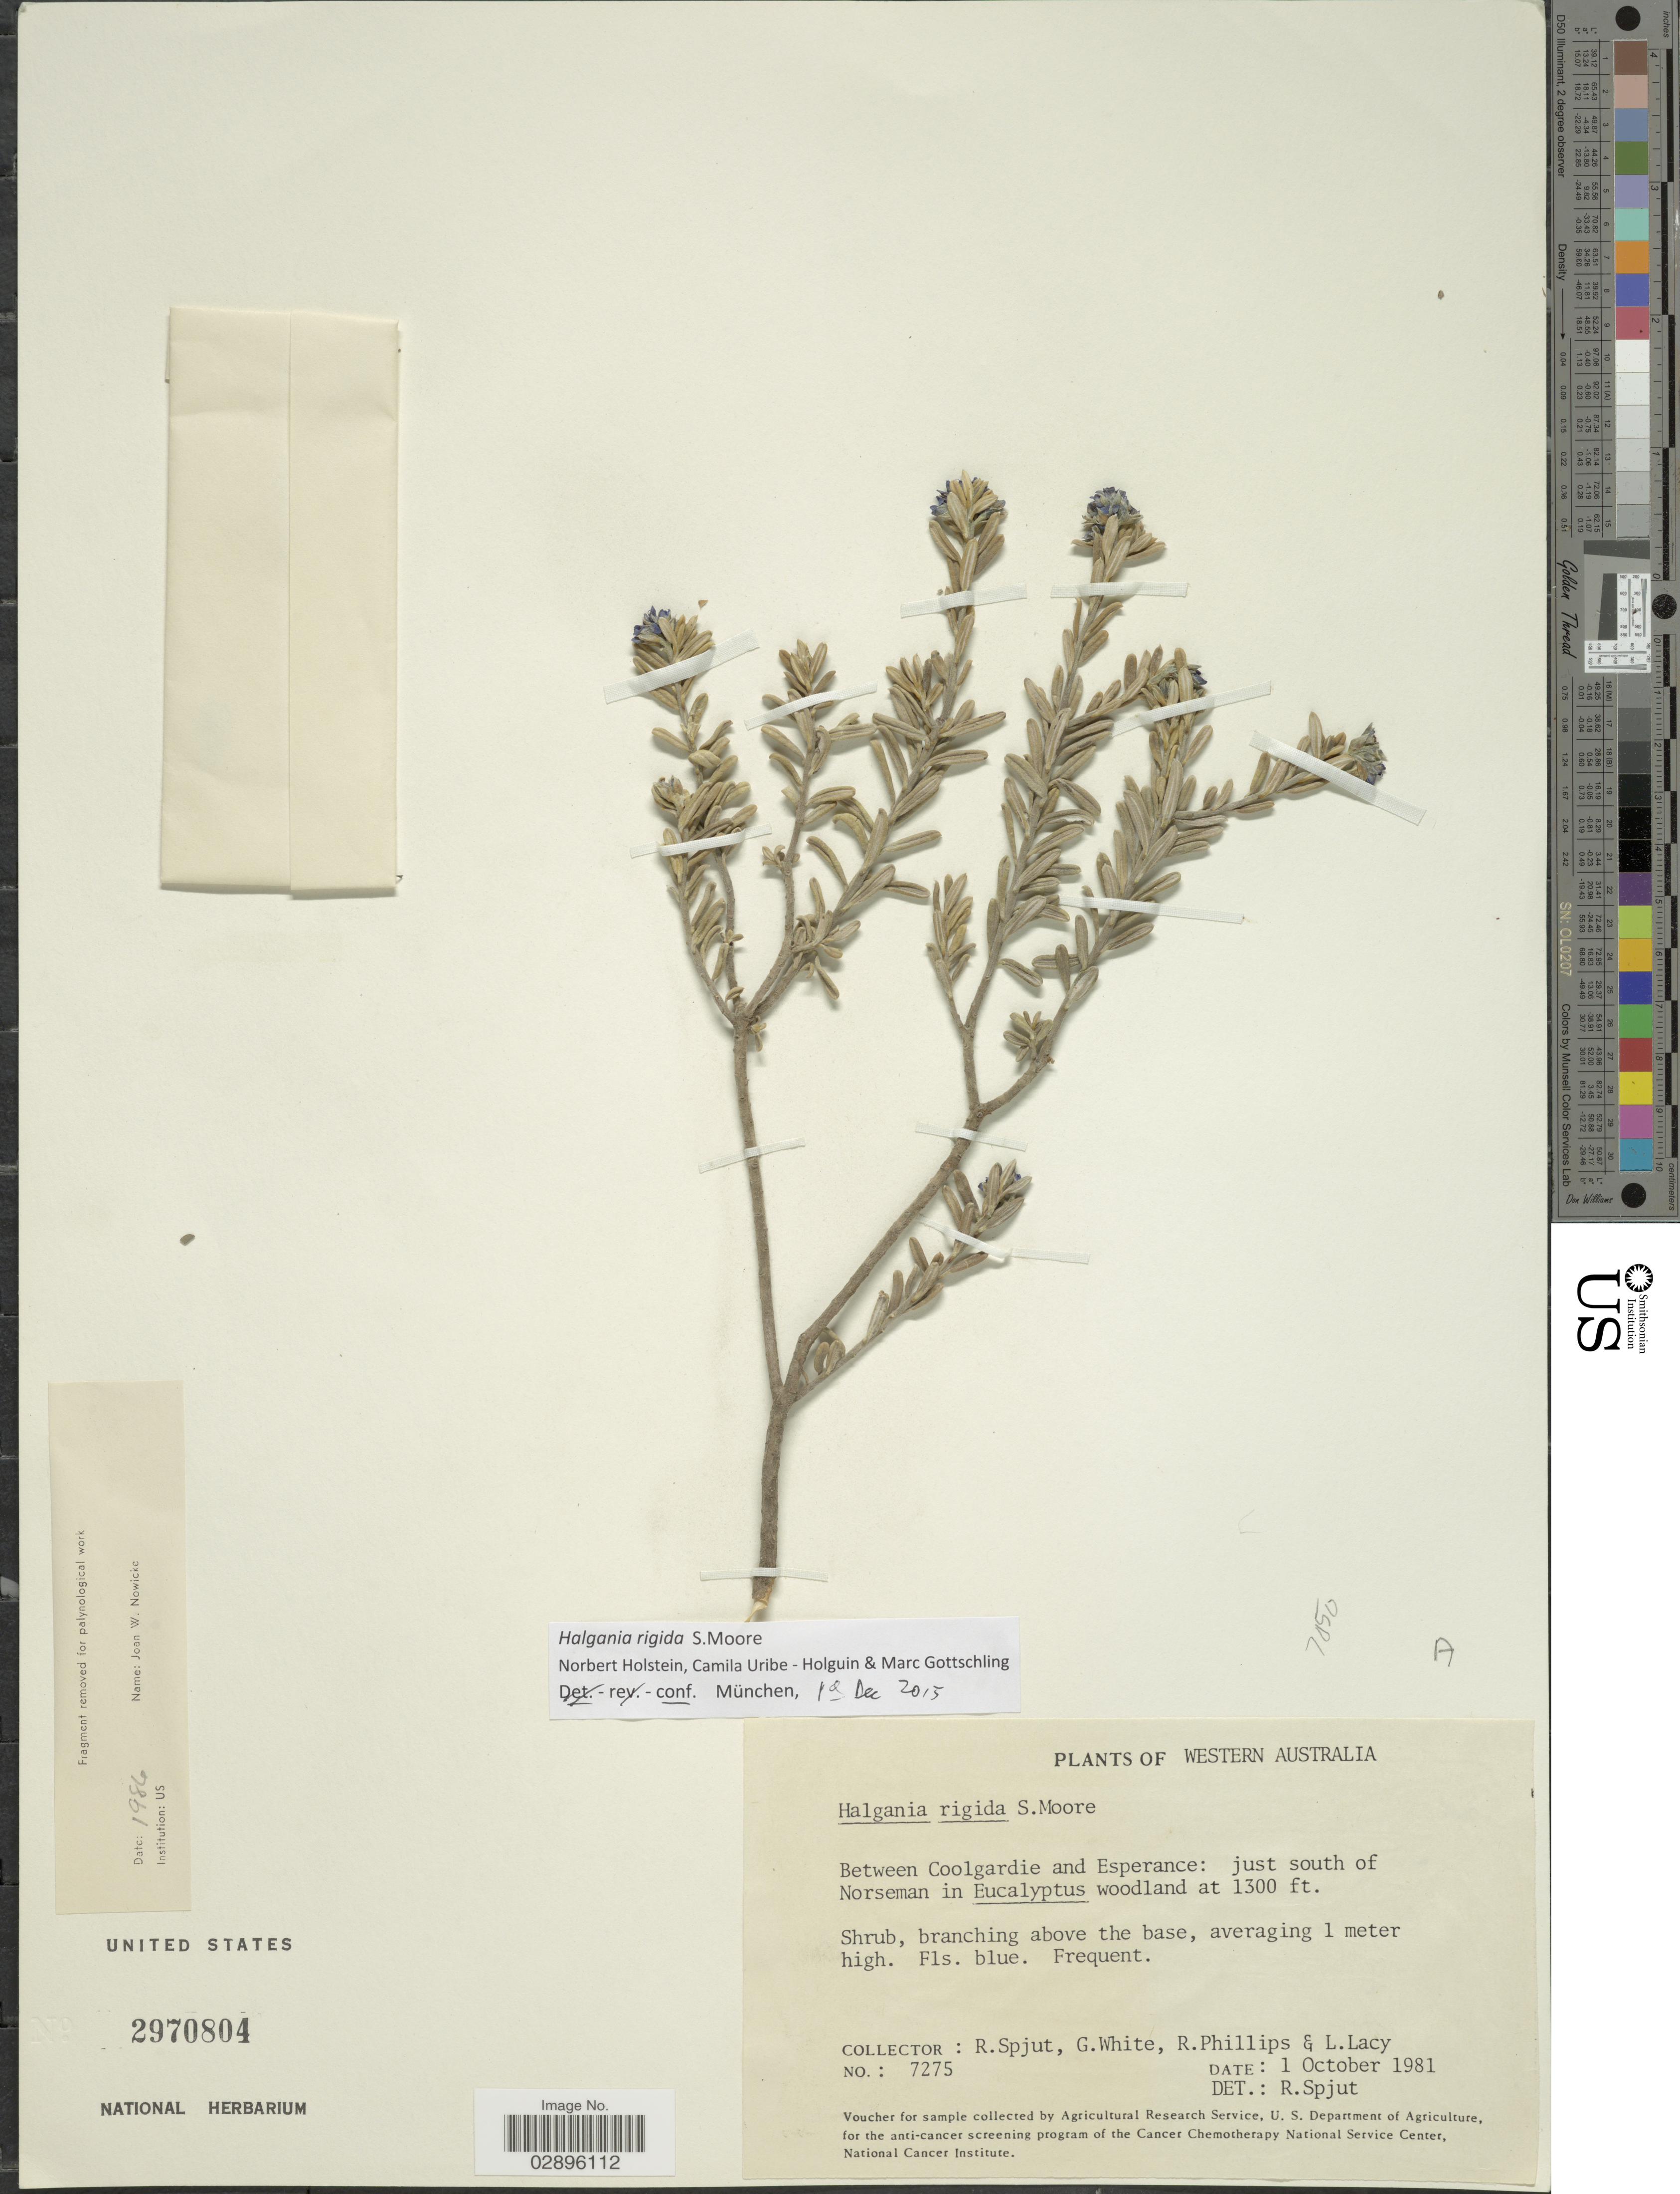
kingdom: Plantae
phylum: Tracheophyta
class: Magnoliopsida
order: Boraginales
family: Ehretiaceae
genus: Halgania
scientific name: Halgania rigida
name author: S. Moore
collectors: R. Spjut, G. White, R. Phillips & L. Lacy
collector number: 7275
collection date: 1981-10-01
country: Australia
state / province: Western Australia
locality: Between Coolgardie and Esperance: just south of Norseman.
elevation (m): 396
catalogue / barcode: US 2970804